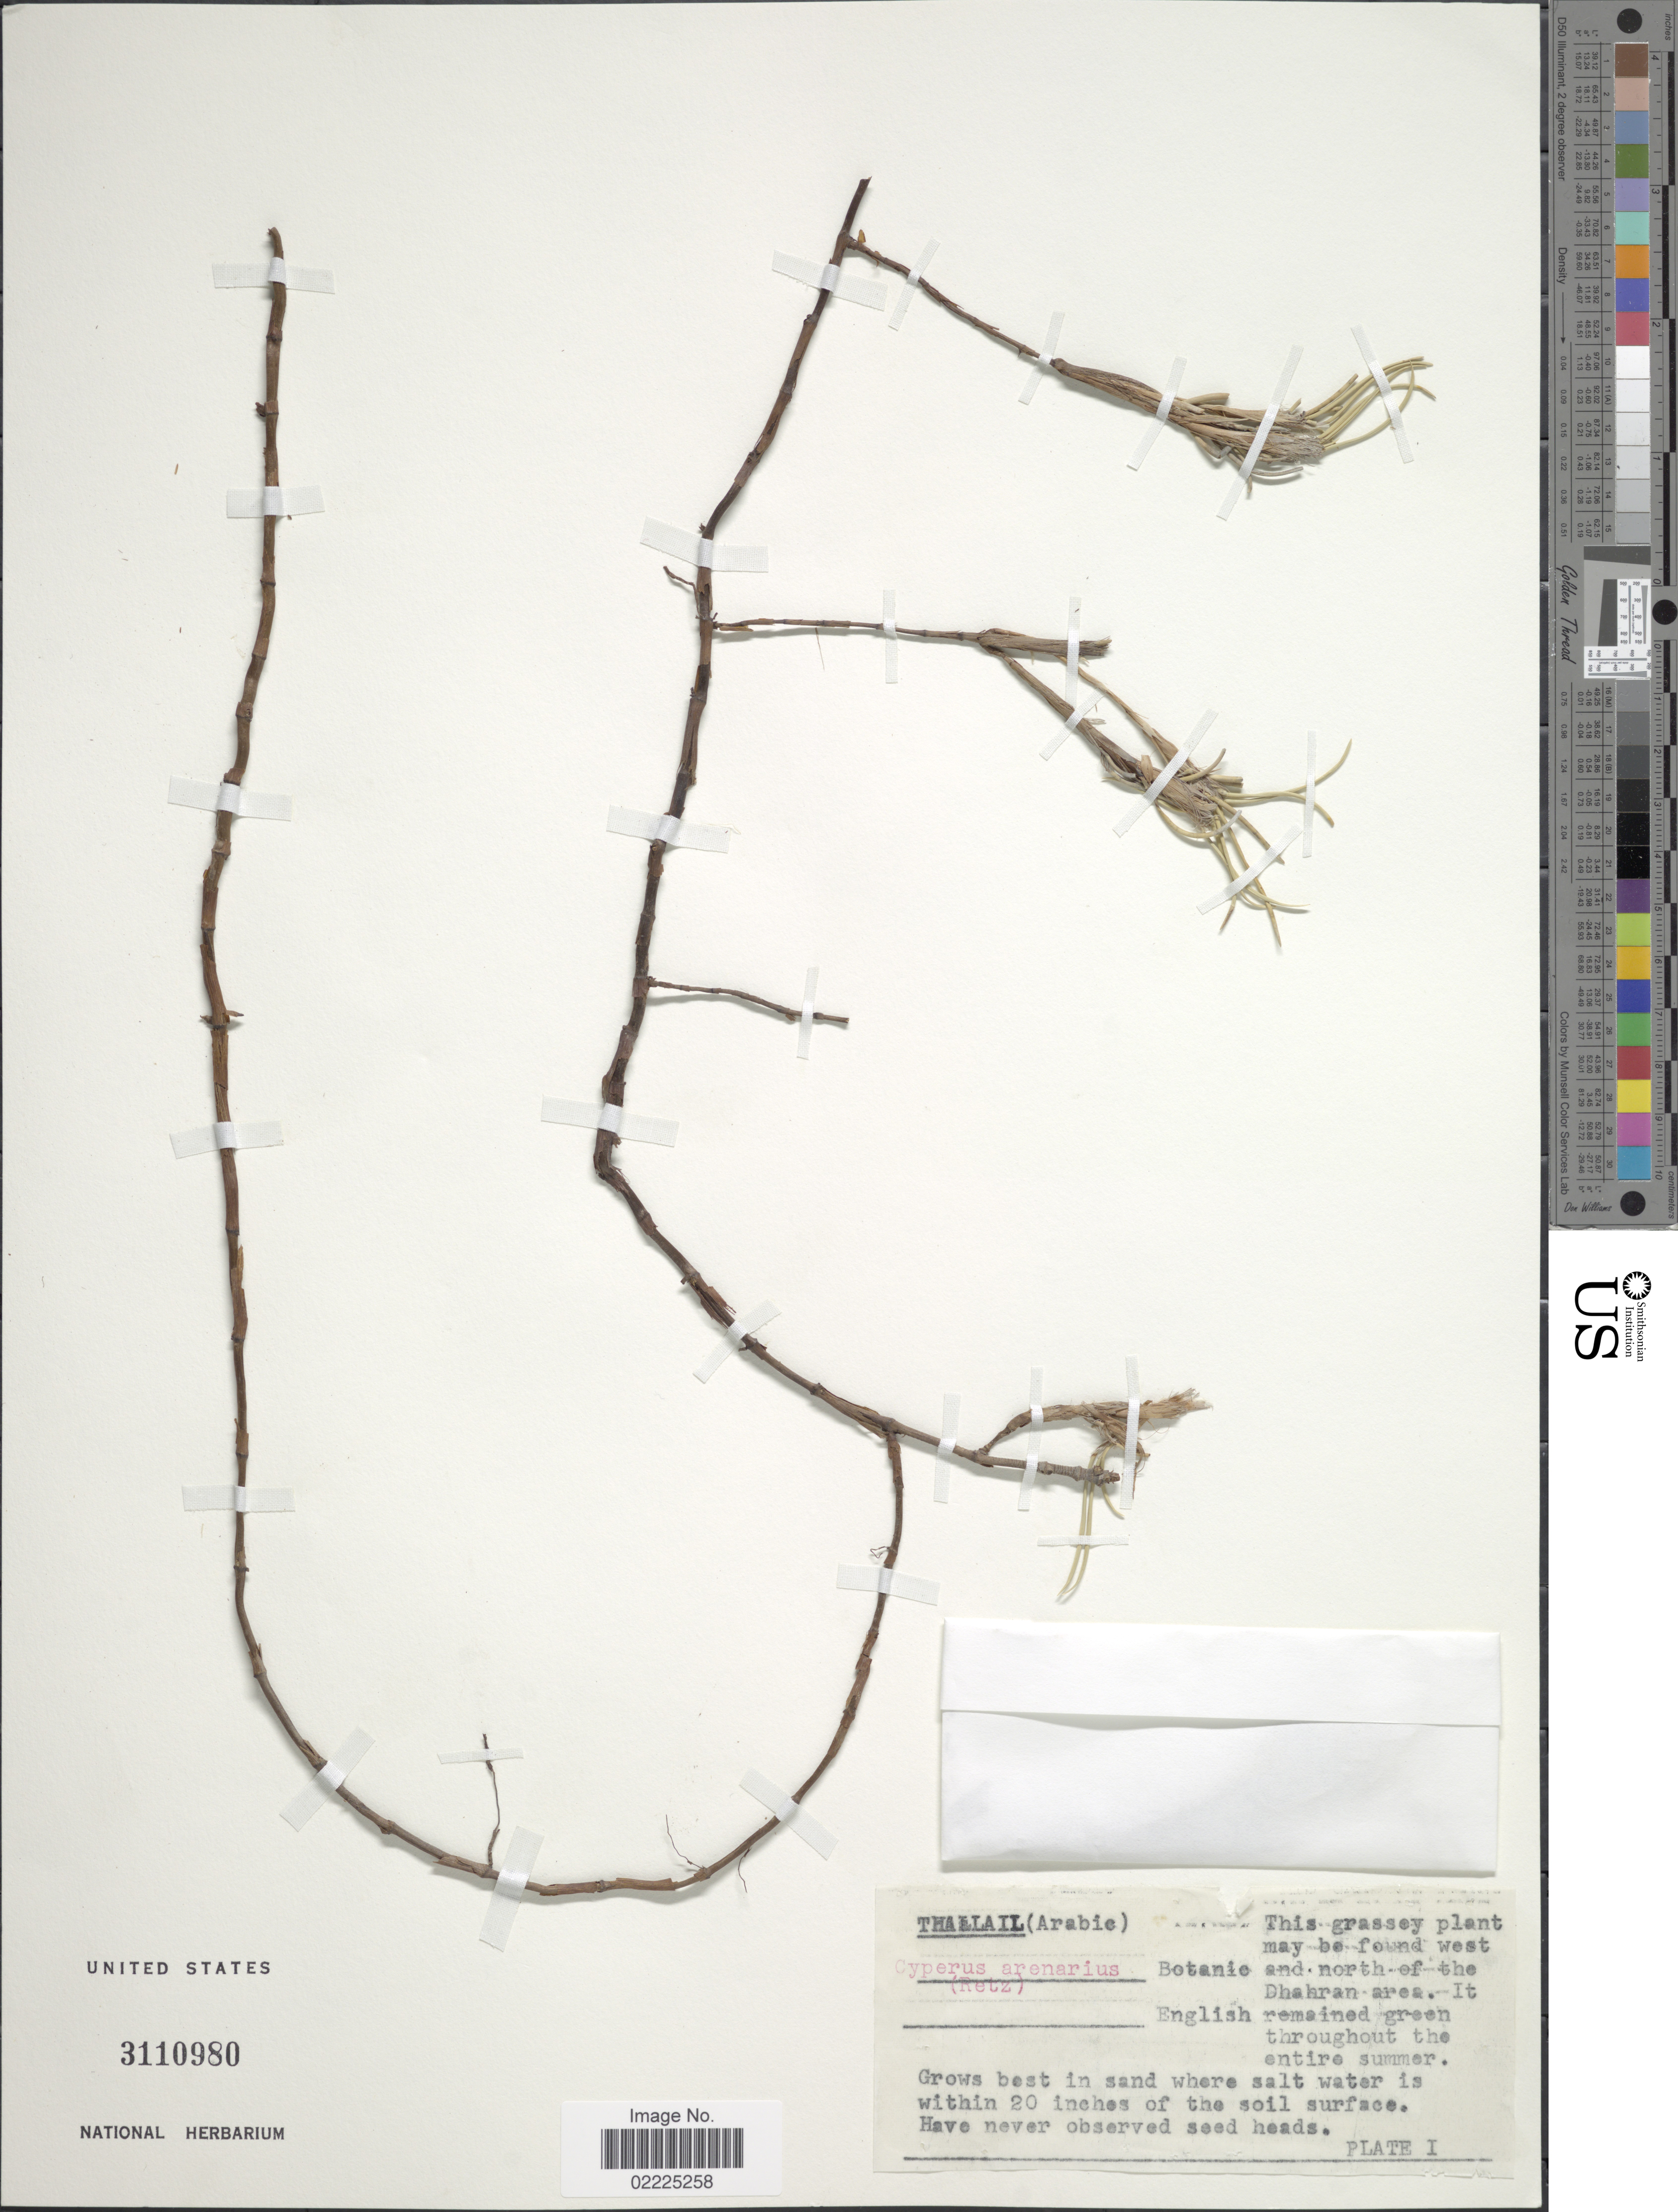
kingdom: Plantae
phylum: Tracheophyta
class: Liliopsida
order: Poales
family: Cyperaceae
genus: Cyperus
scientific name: Cyperus arenarius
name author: Retz.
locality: West and north of the Dhahran area. Thallail. (Arabie)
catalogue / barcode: US 3110980